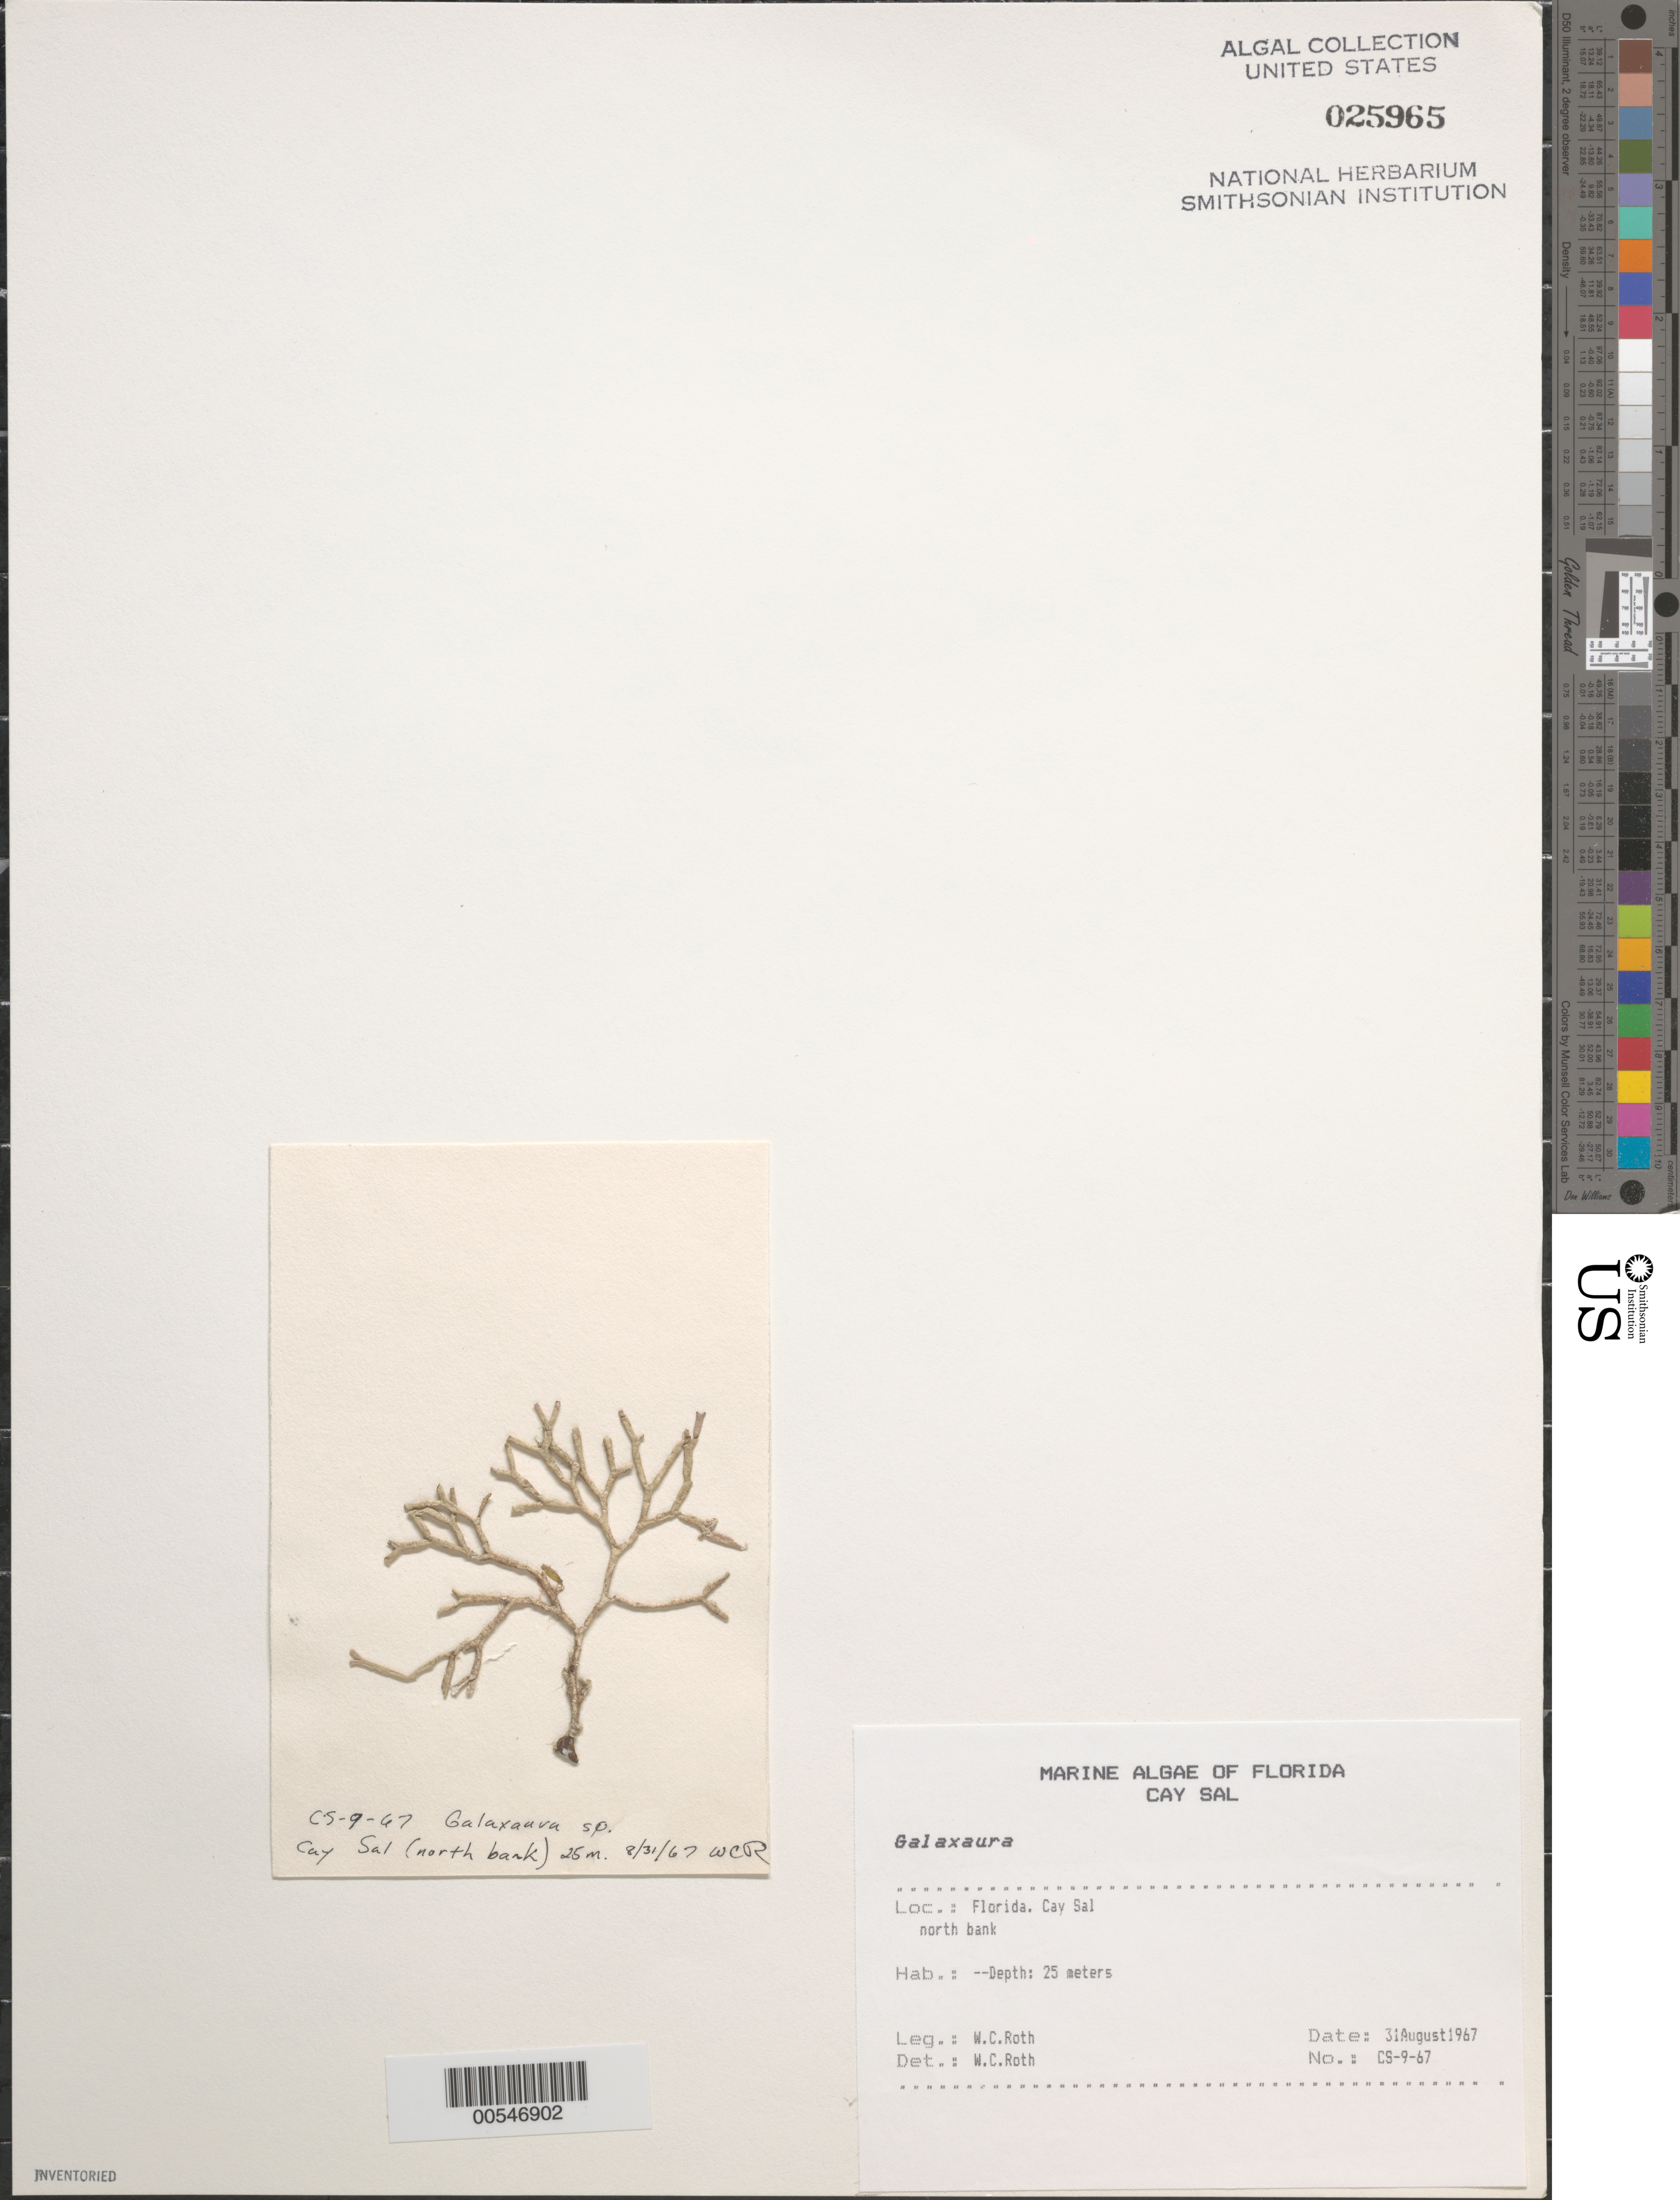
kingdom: Plantae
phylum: Rhodophyta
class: Florideophyceae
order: Nemaliales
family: Galaxauraceae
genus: Galaxaura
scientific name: Galaxaura sp.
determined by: Roth, W. C.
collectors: W. C. Roth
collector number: Cs-9-67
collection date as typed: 31 Aug 1967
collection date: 1967-08-31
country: United States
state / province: Florida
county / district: Monroe County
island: Cay Sal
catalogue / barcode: US 25965